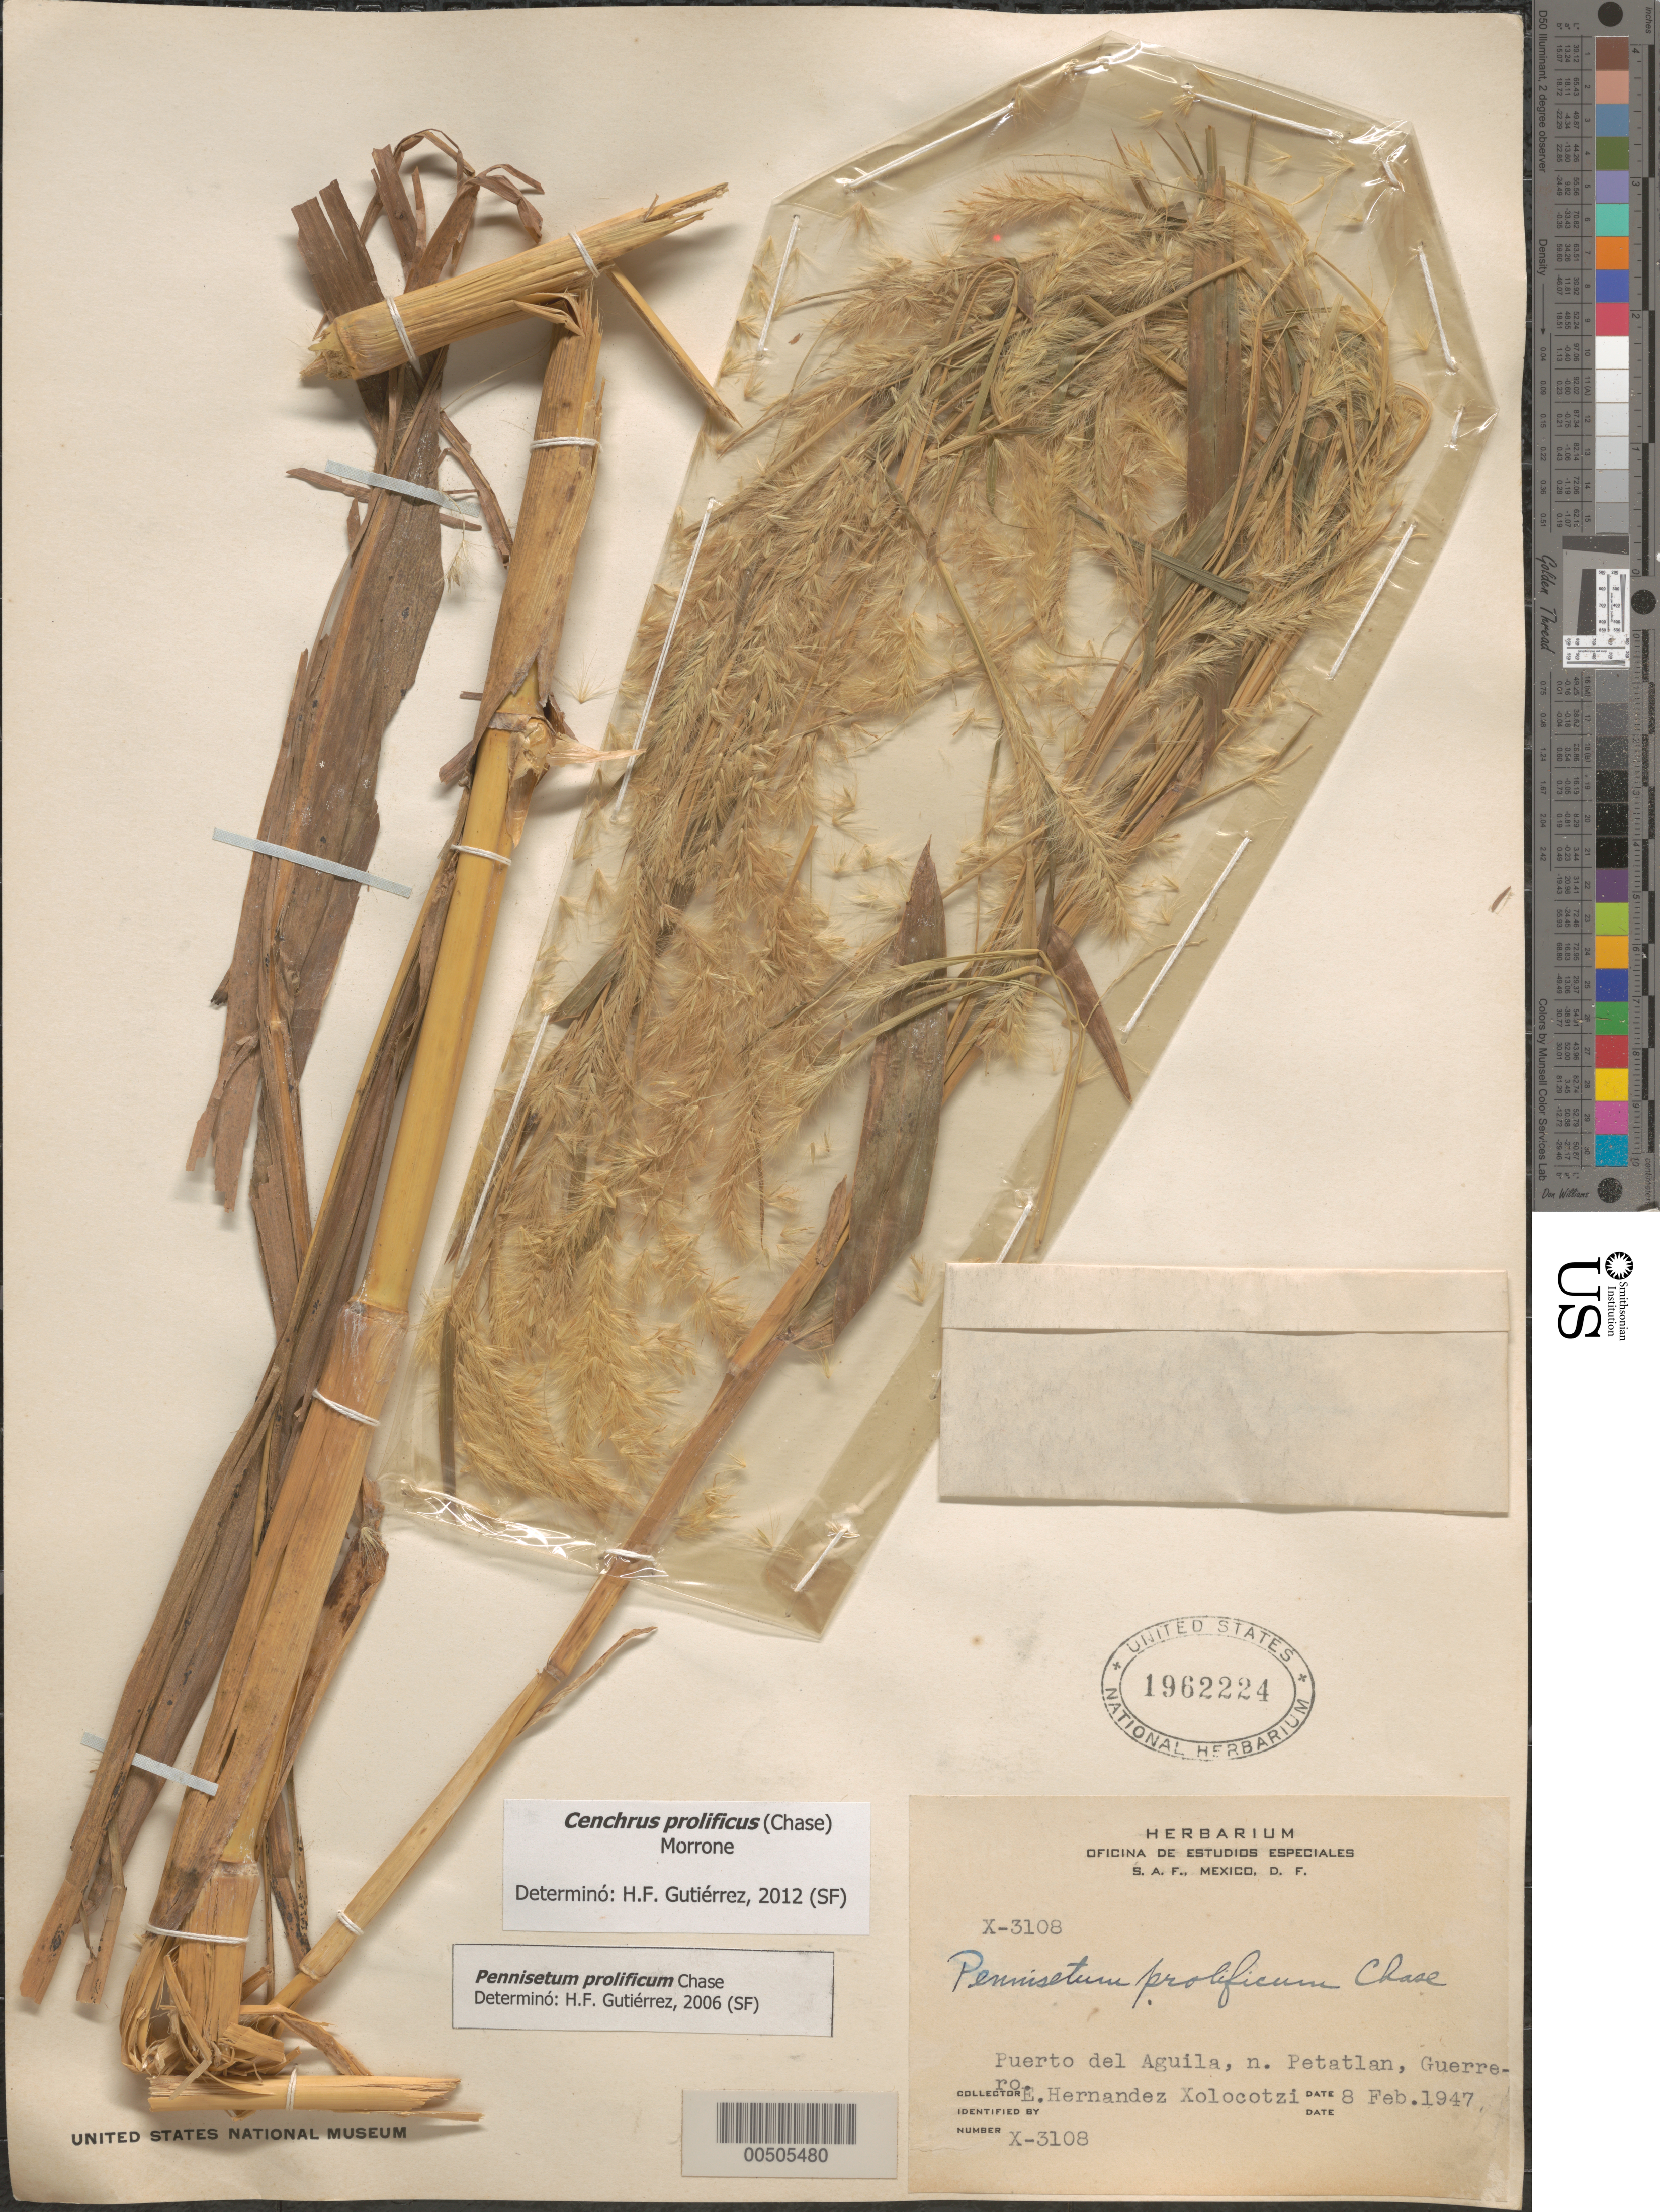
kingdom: Plantae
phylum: Tracheophyta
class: Liliopsida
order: Poales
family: Poaceae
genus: Cenchrus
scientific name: Cenchrus prolificus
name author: (Chase) Morrone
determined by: Gutiérrez, H. F.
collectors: E. I. Hernández-X.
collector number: X-3108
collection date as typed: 8 Feb 1947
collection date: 1947-02-08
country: Mexico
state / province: Guerrero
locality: Puerto del Aguila, N Petatlan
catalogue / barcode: US 1962224